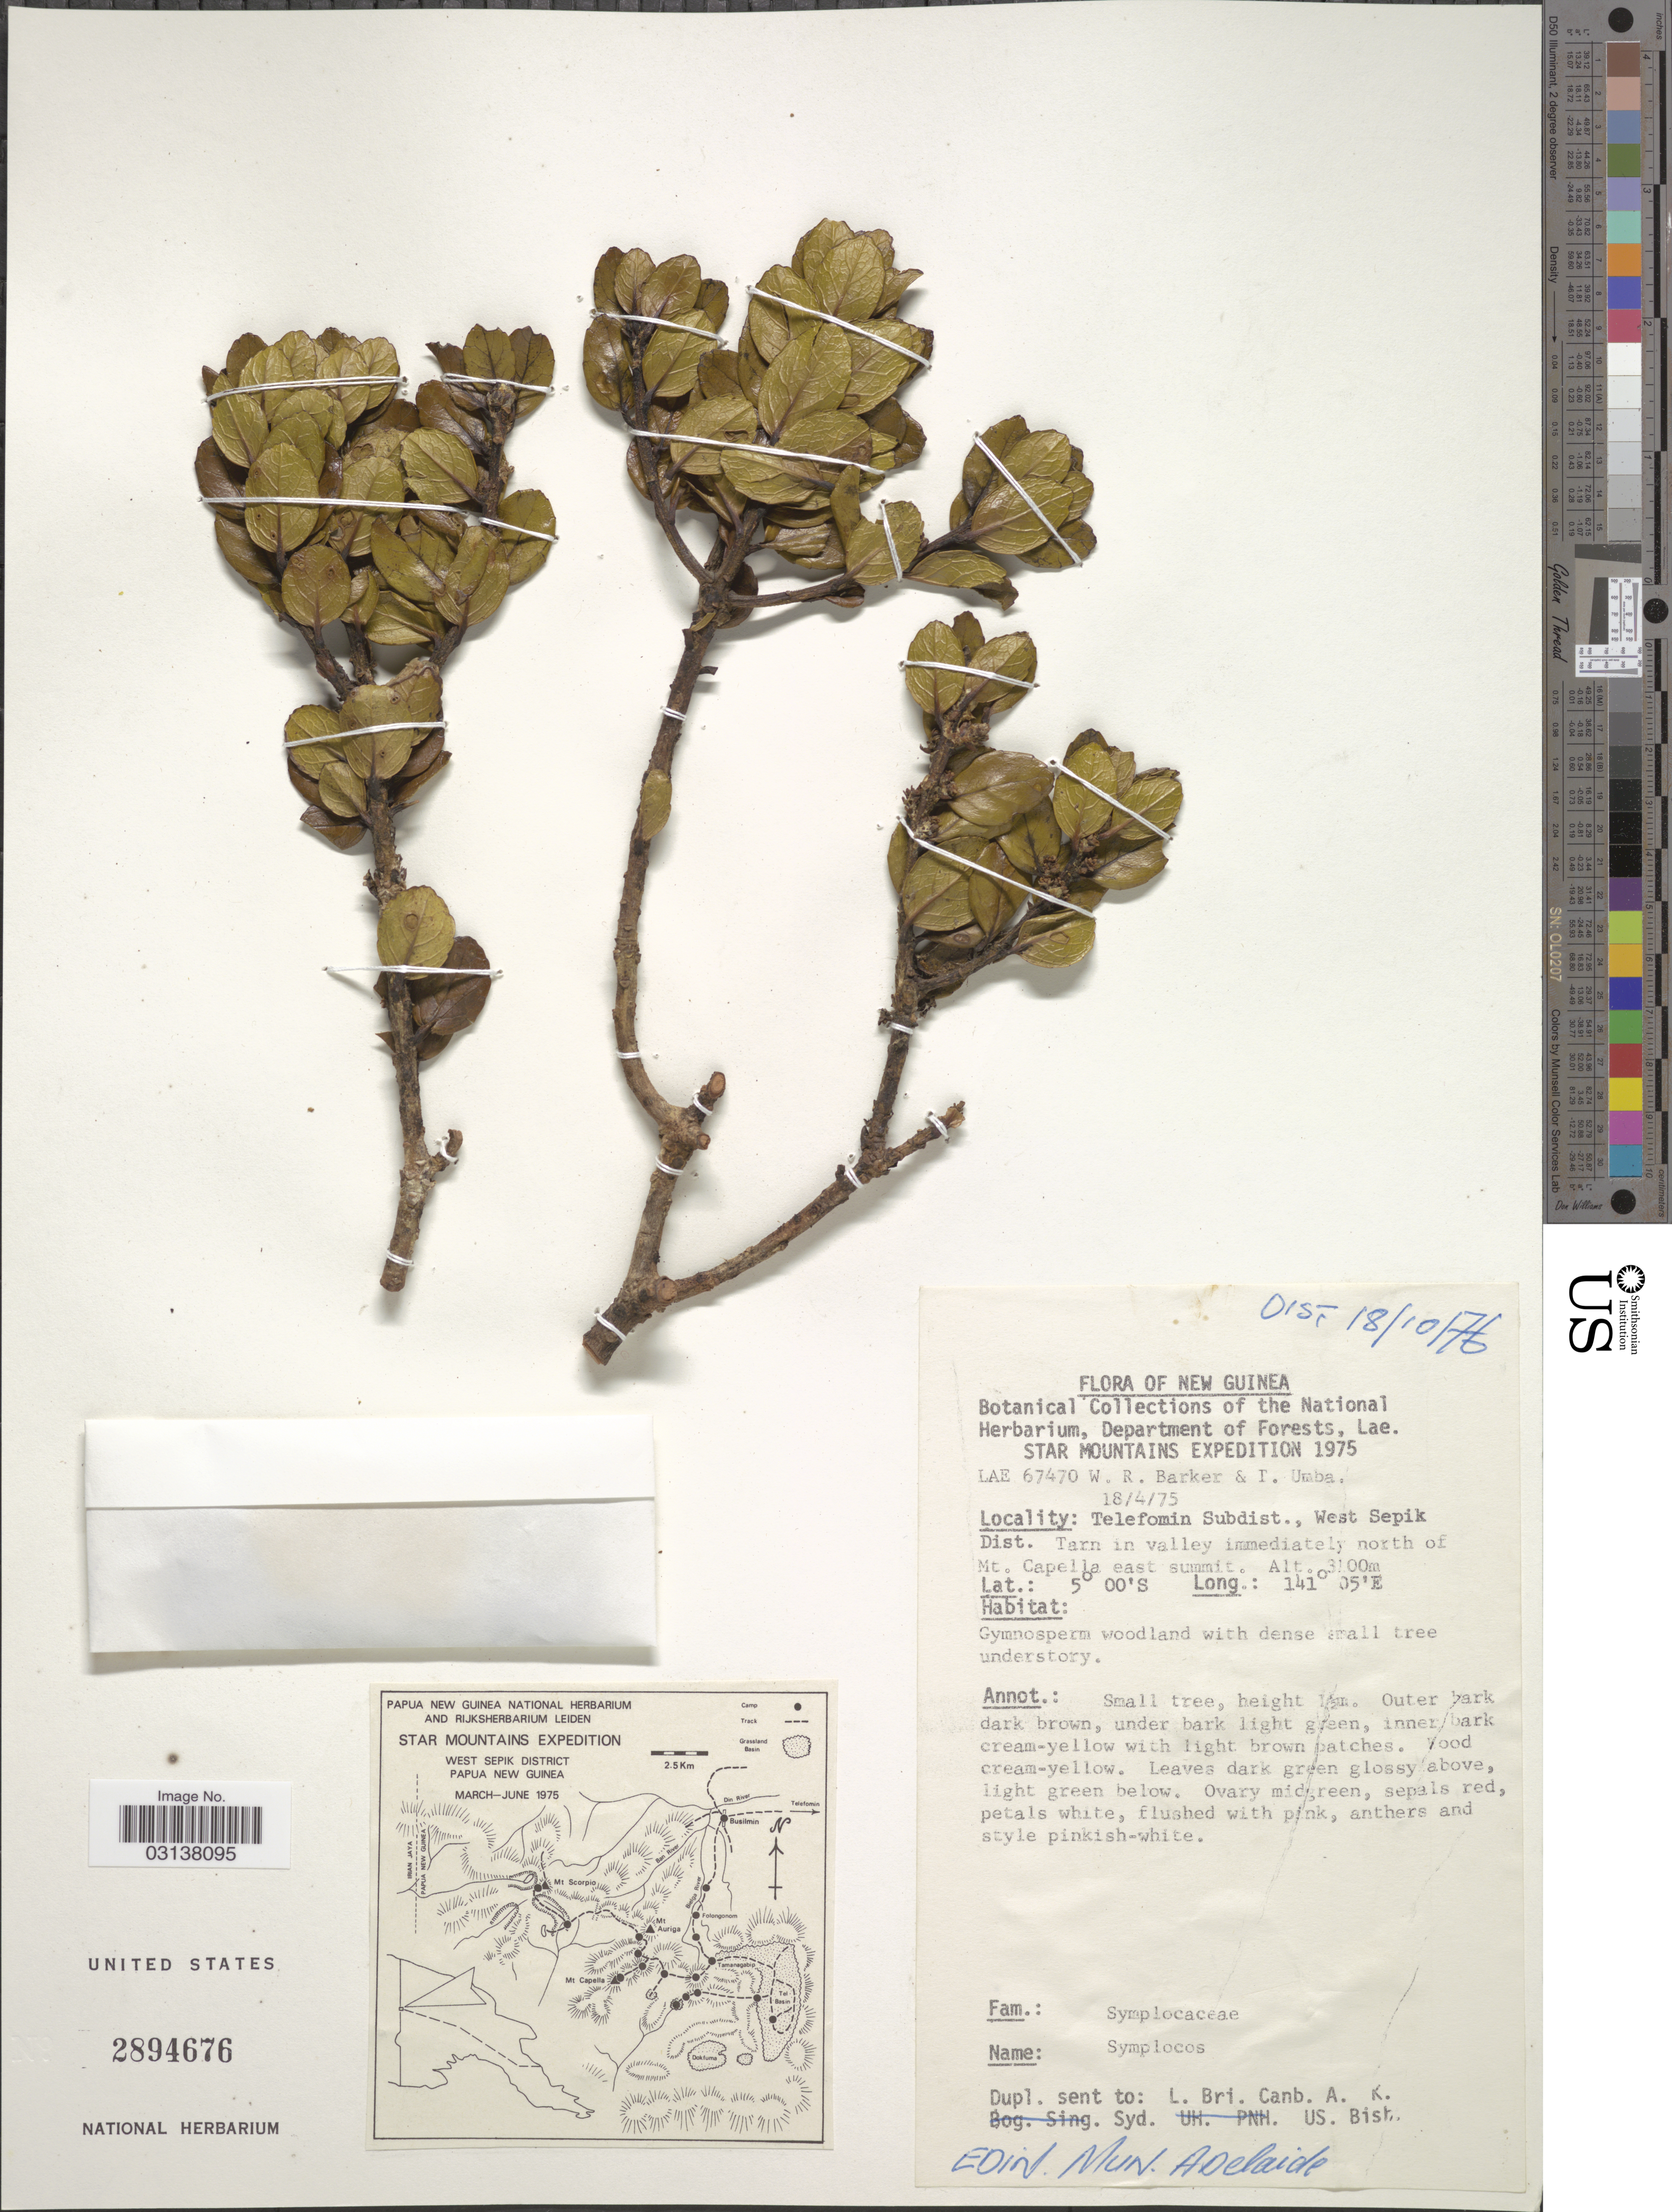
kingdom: Plantae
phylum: Tracheophyta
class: Magnoliopsida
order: Ericales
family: Symplocaceae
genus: Symplocos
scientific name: Symplocos cochinchinensis var. orbicularis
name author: (Hemsl.) Noot.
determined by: Nooteboom, H. P.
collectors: W. R. Barker & T. Umba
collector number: LAE67470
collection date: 1975-04-18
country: Papua New Guinea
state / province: Sandaun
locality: New Guinea. Telefomin Subdist., West Sepik Dist. Tarn in valley immediately north of Mt. Capella east summit.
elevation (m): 3100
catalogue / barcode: US 2894676